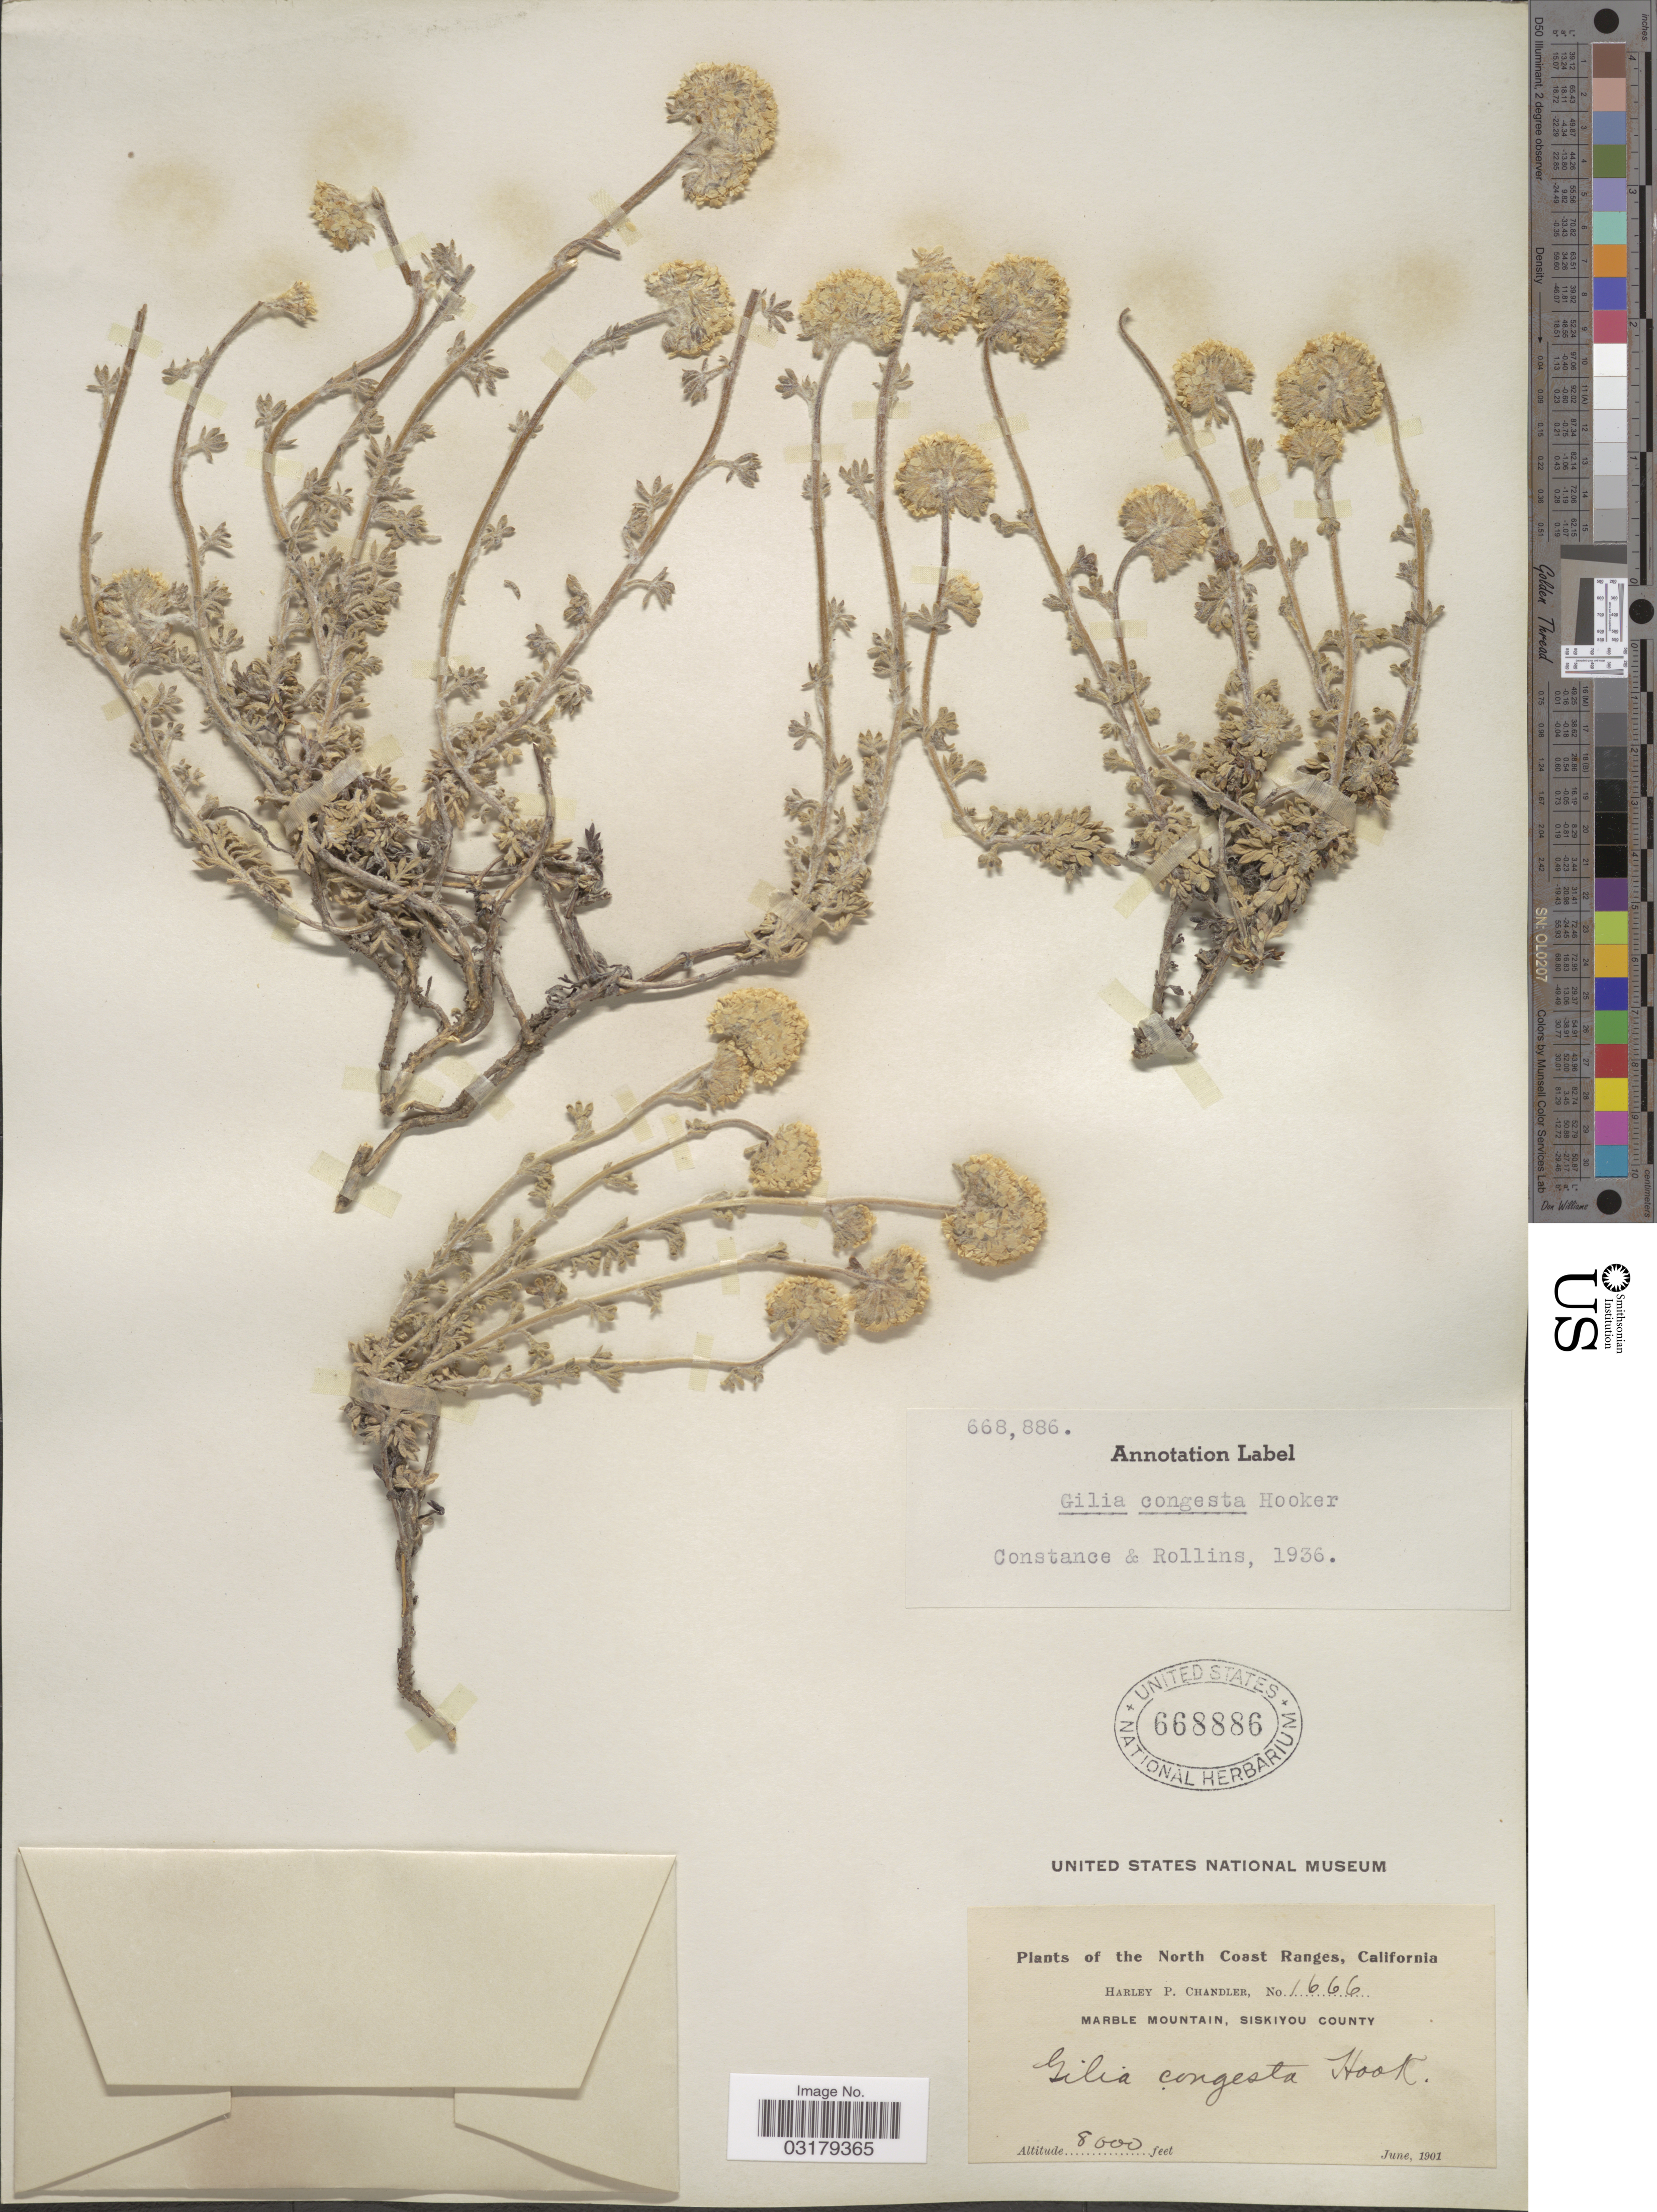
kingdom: Plantae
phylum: Tracheophyta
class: Magnoliopsida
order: Ericales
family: Polemoniaceae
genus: Ipomopsis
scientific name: Ipomopsis congesta var. palmifrons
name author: Brand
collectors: H. Chandler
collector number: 1666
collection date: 1901-06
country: United States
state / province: California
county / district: Siskiyou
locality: North Coast Ranges. Marble Mountain, Siskiyou County.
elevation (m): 2438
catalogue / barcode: US 668886